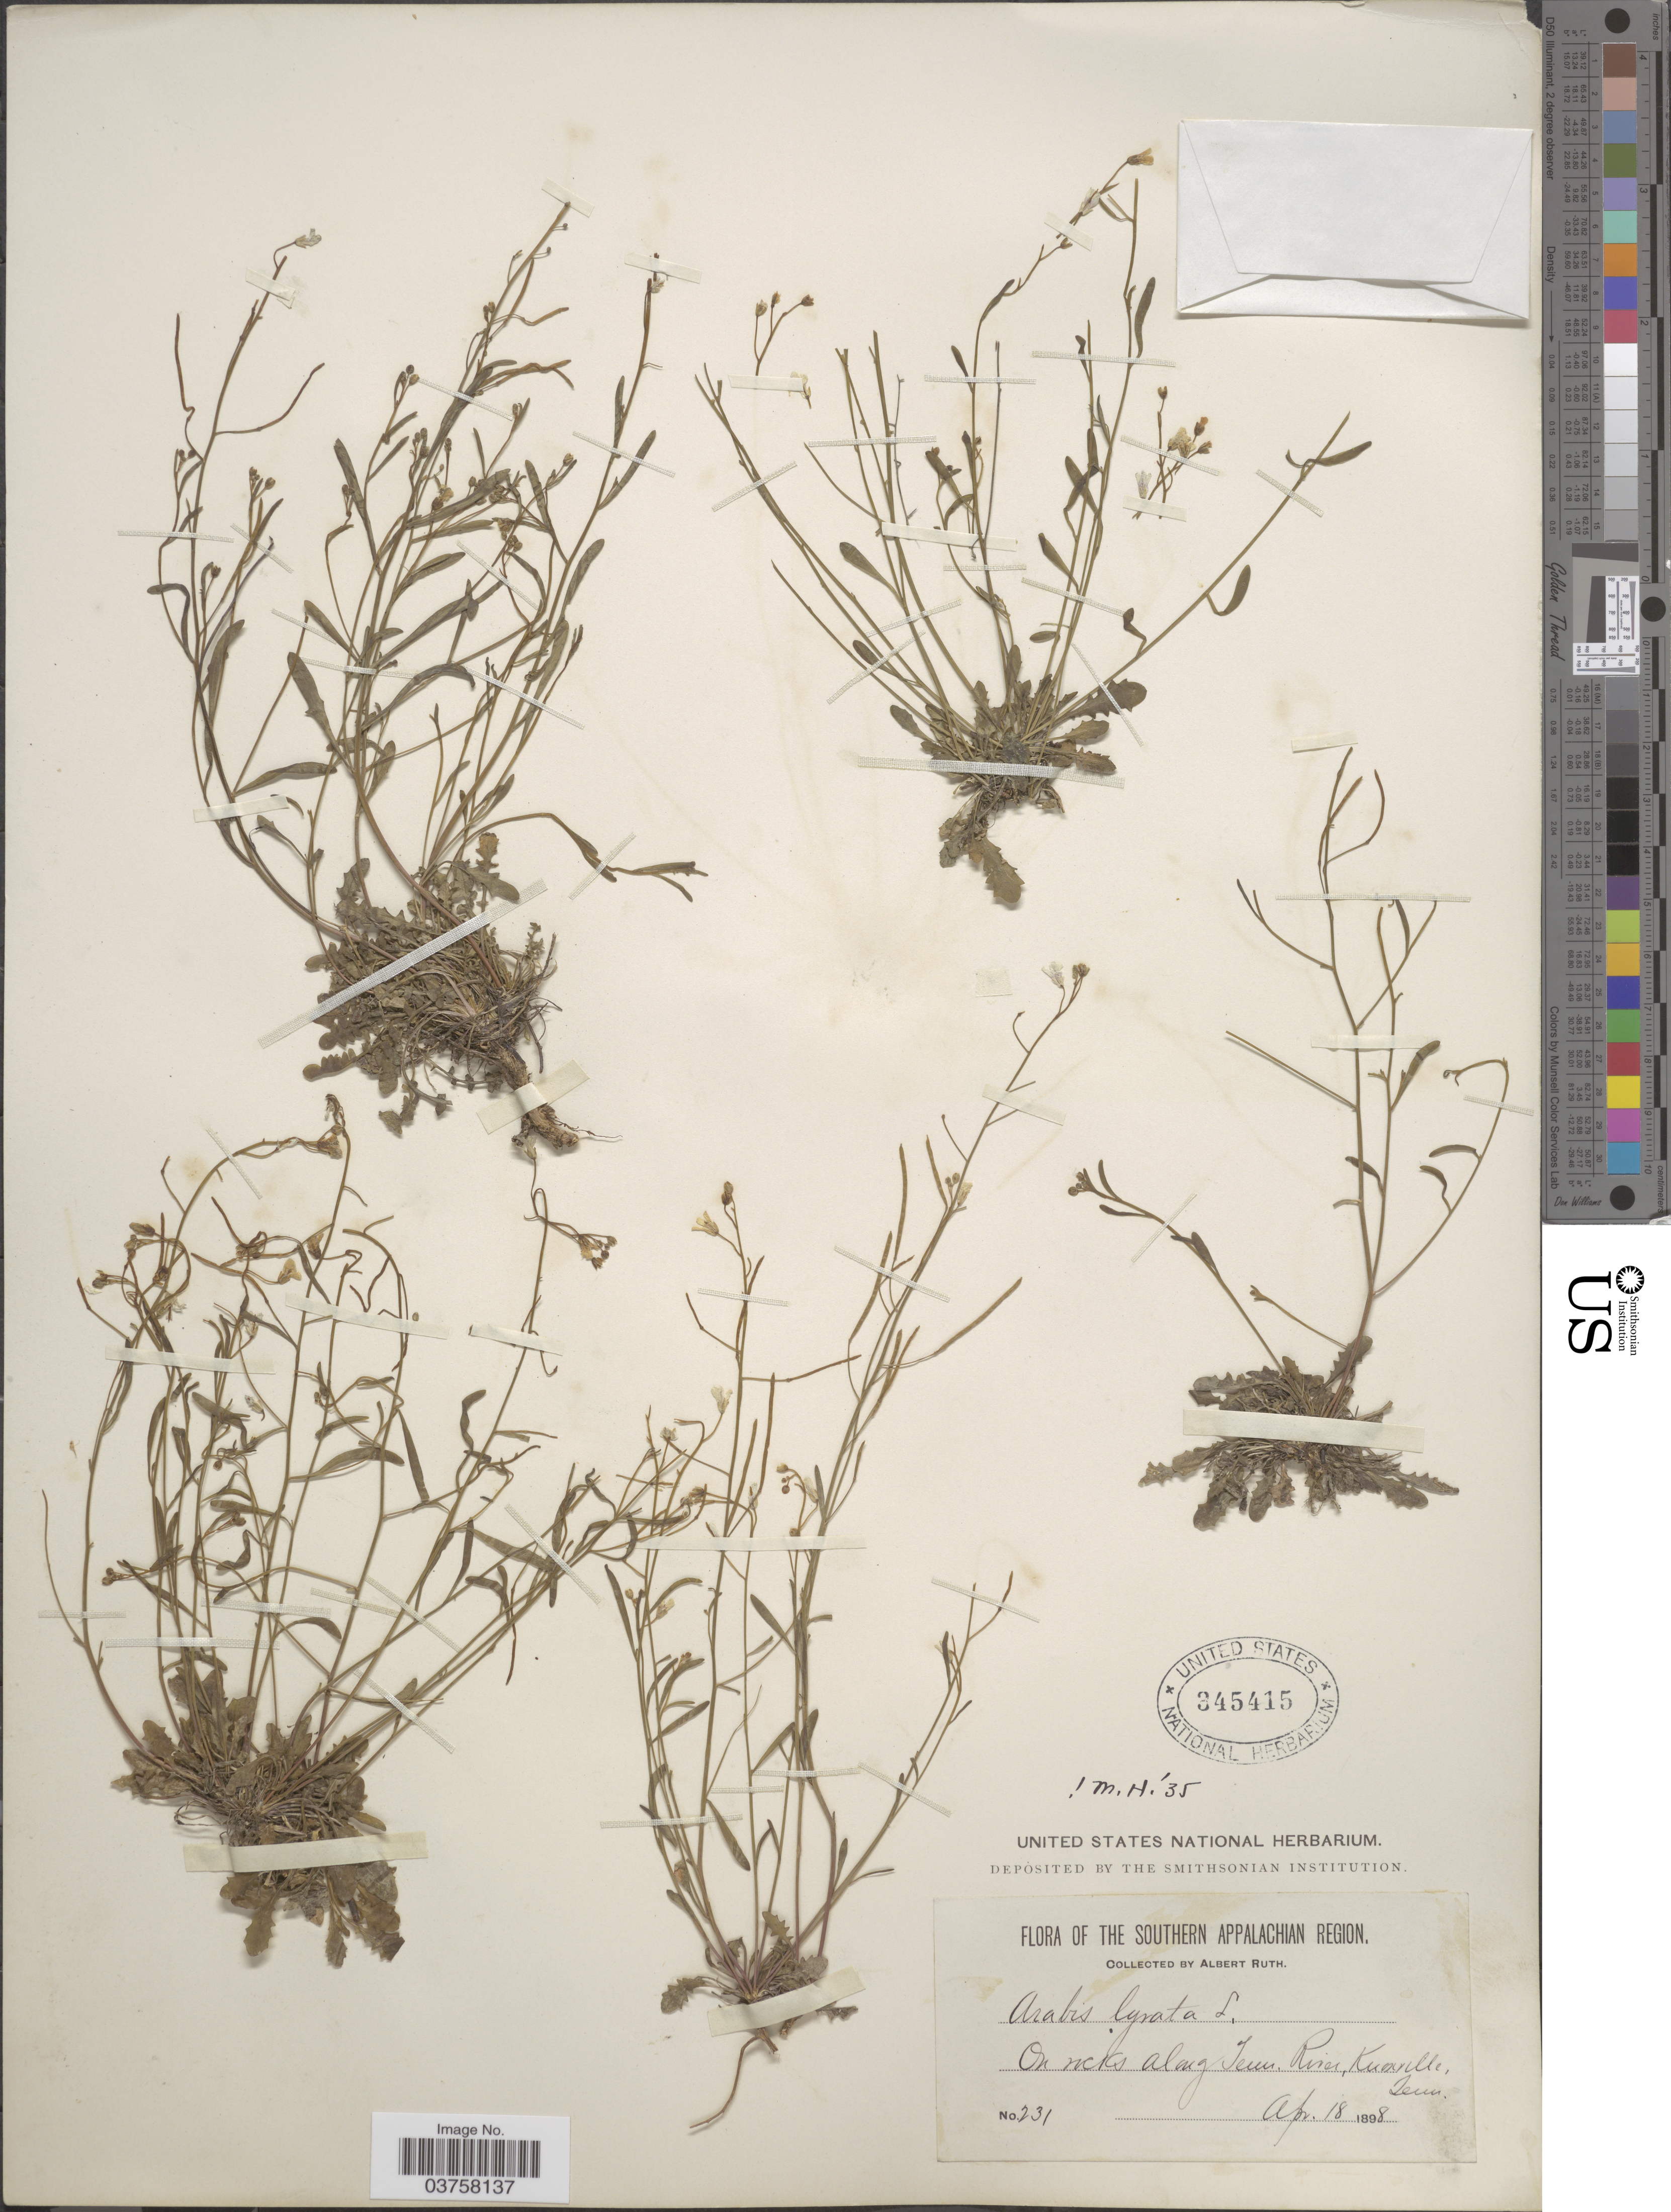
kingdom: Plantae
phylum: Tracheophyta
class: Magnoliopsida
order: Brassicales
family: Brassicaceae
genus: Arabis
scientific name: Arabis lyrata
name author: L.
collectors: A. Ruth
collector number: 231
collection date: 1898-04-18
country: United States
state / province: Tennessee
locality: The Southern Appalachian Region. On rocks along Tenn. River, Knoxville.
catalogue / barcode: US 345415